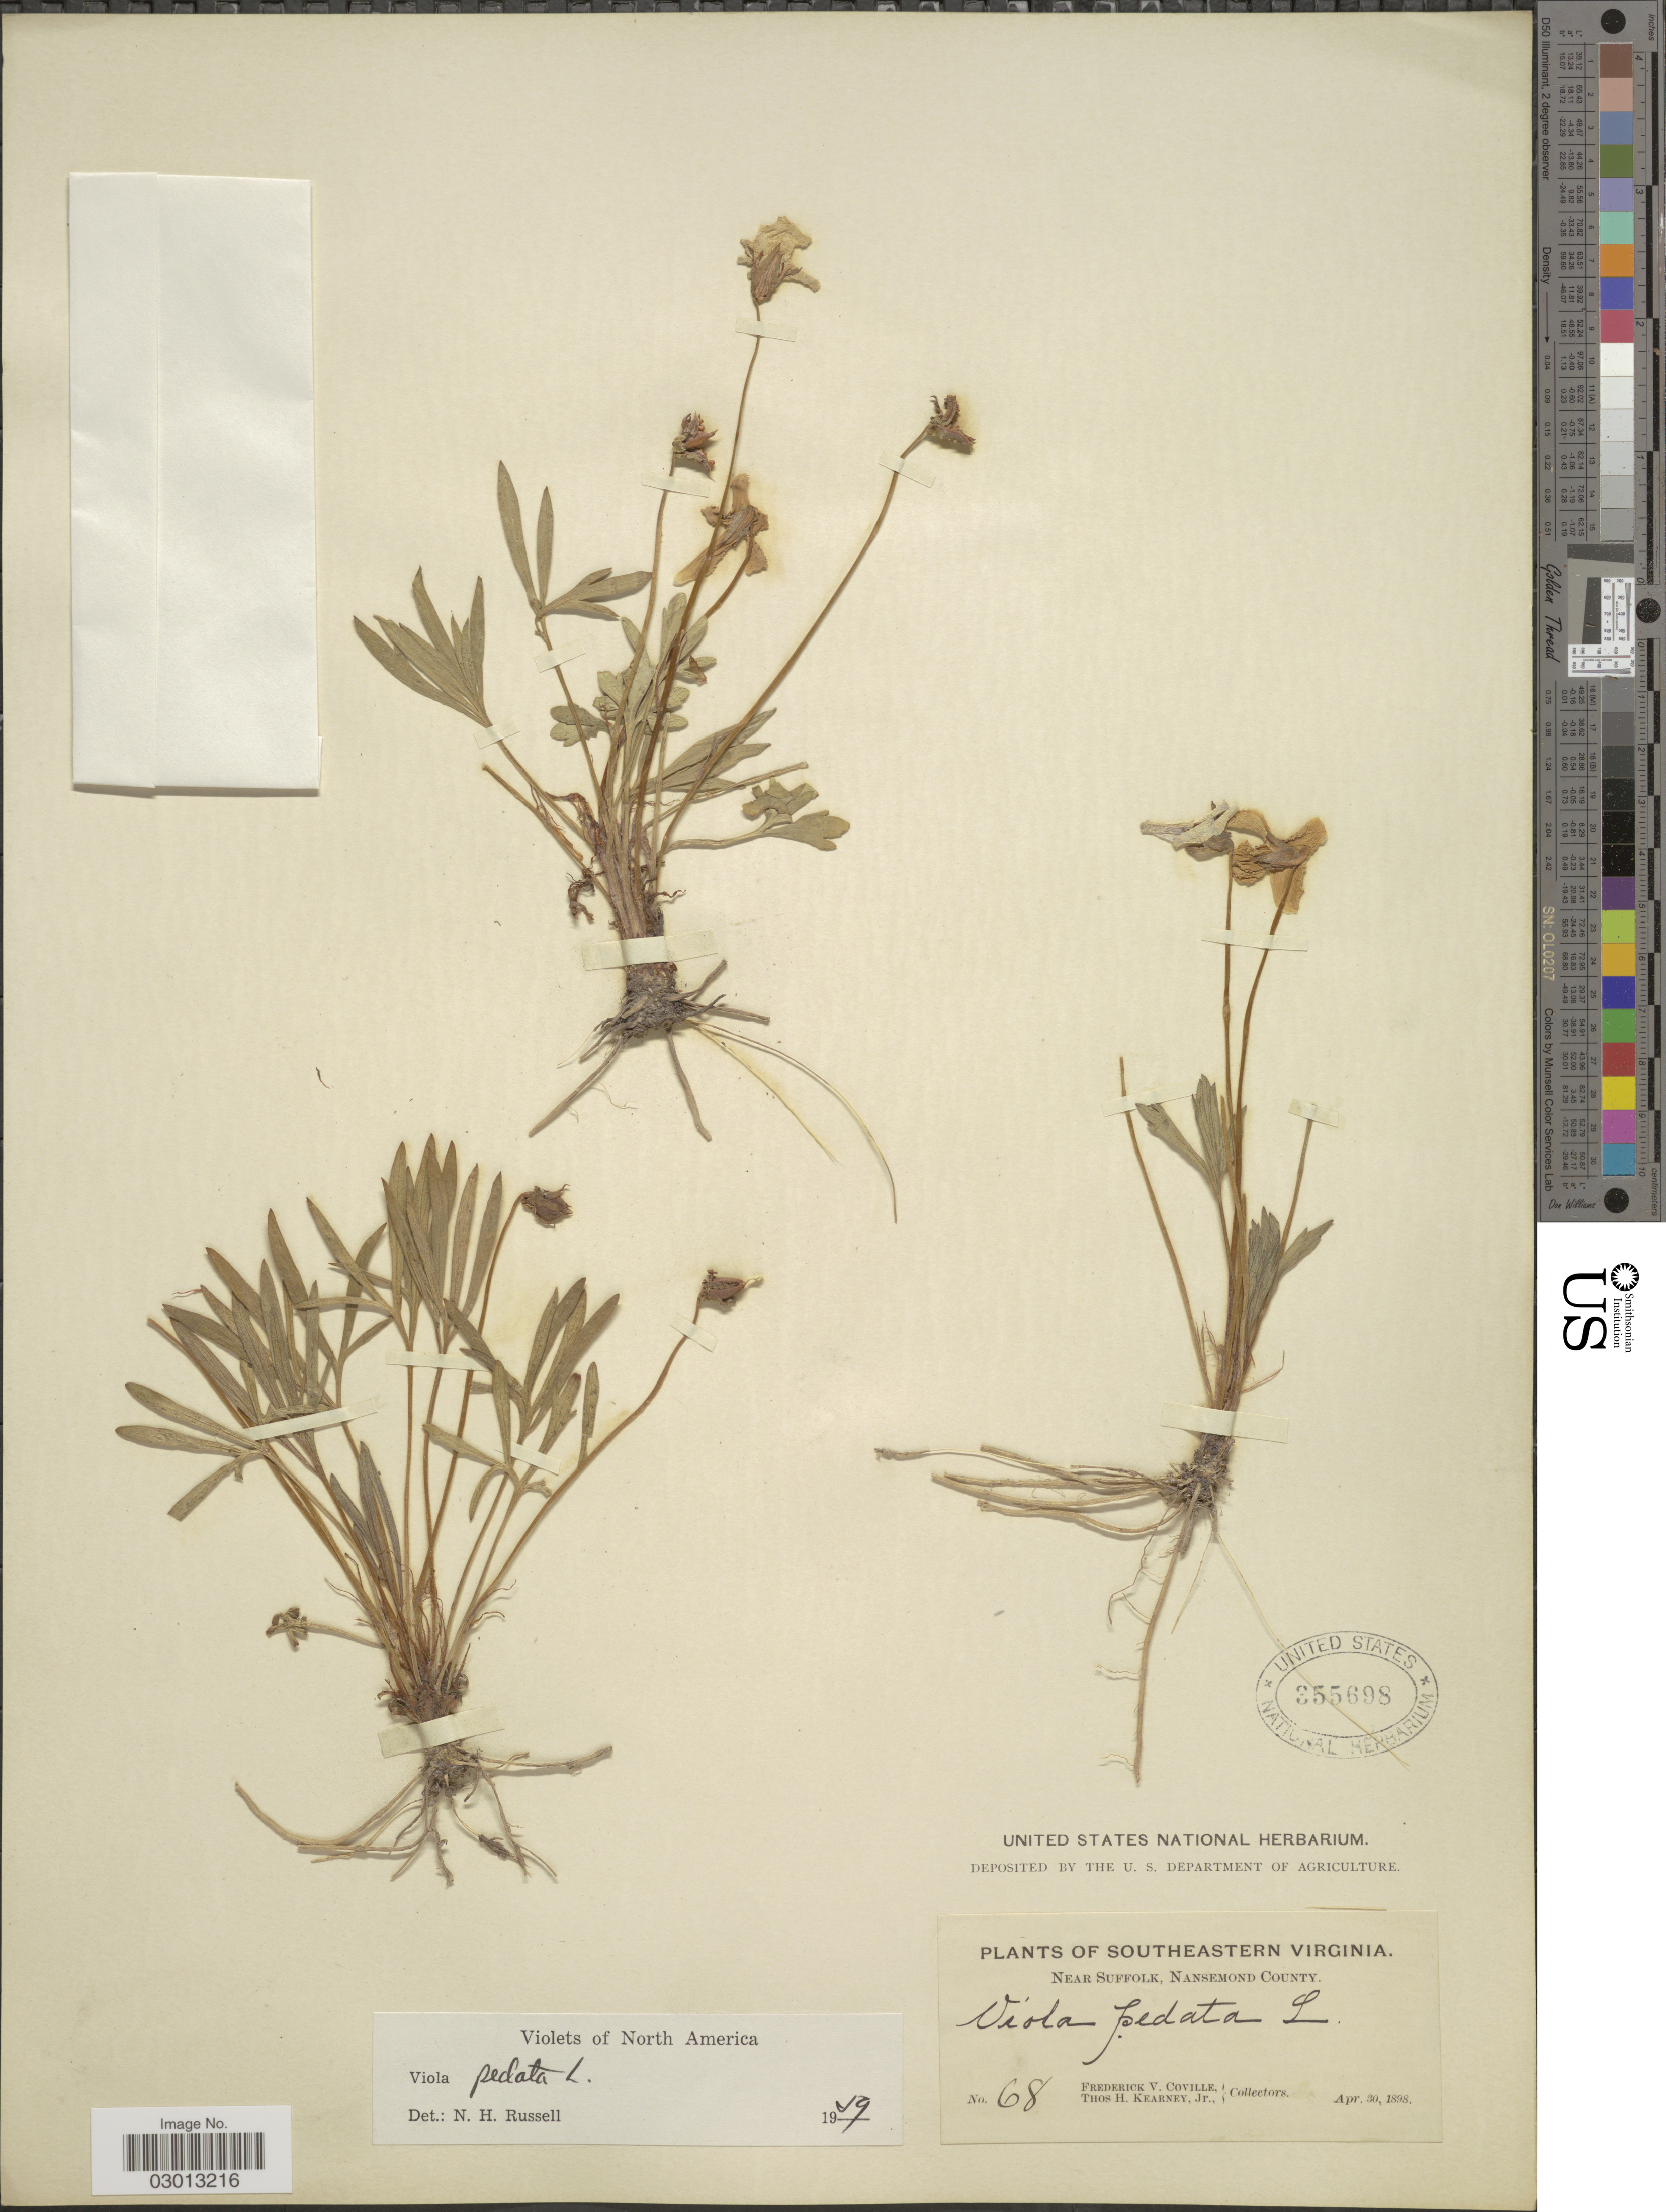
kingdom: Plantae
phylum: Tracheophyta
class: Magnoliopsida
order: Malpighiales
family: Violaceae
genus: Viola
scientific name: Viola pedata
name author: L.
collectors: F. V. Coville & T. H. Kearney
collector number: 68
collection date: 1898-04-30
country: United States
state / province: Virginia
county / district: City of Suffolk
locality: Southeastern Virginia. Near Suffolk, Nansemond County.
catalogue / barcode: US 355698